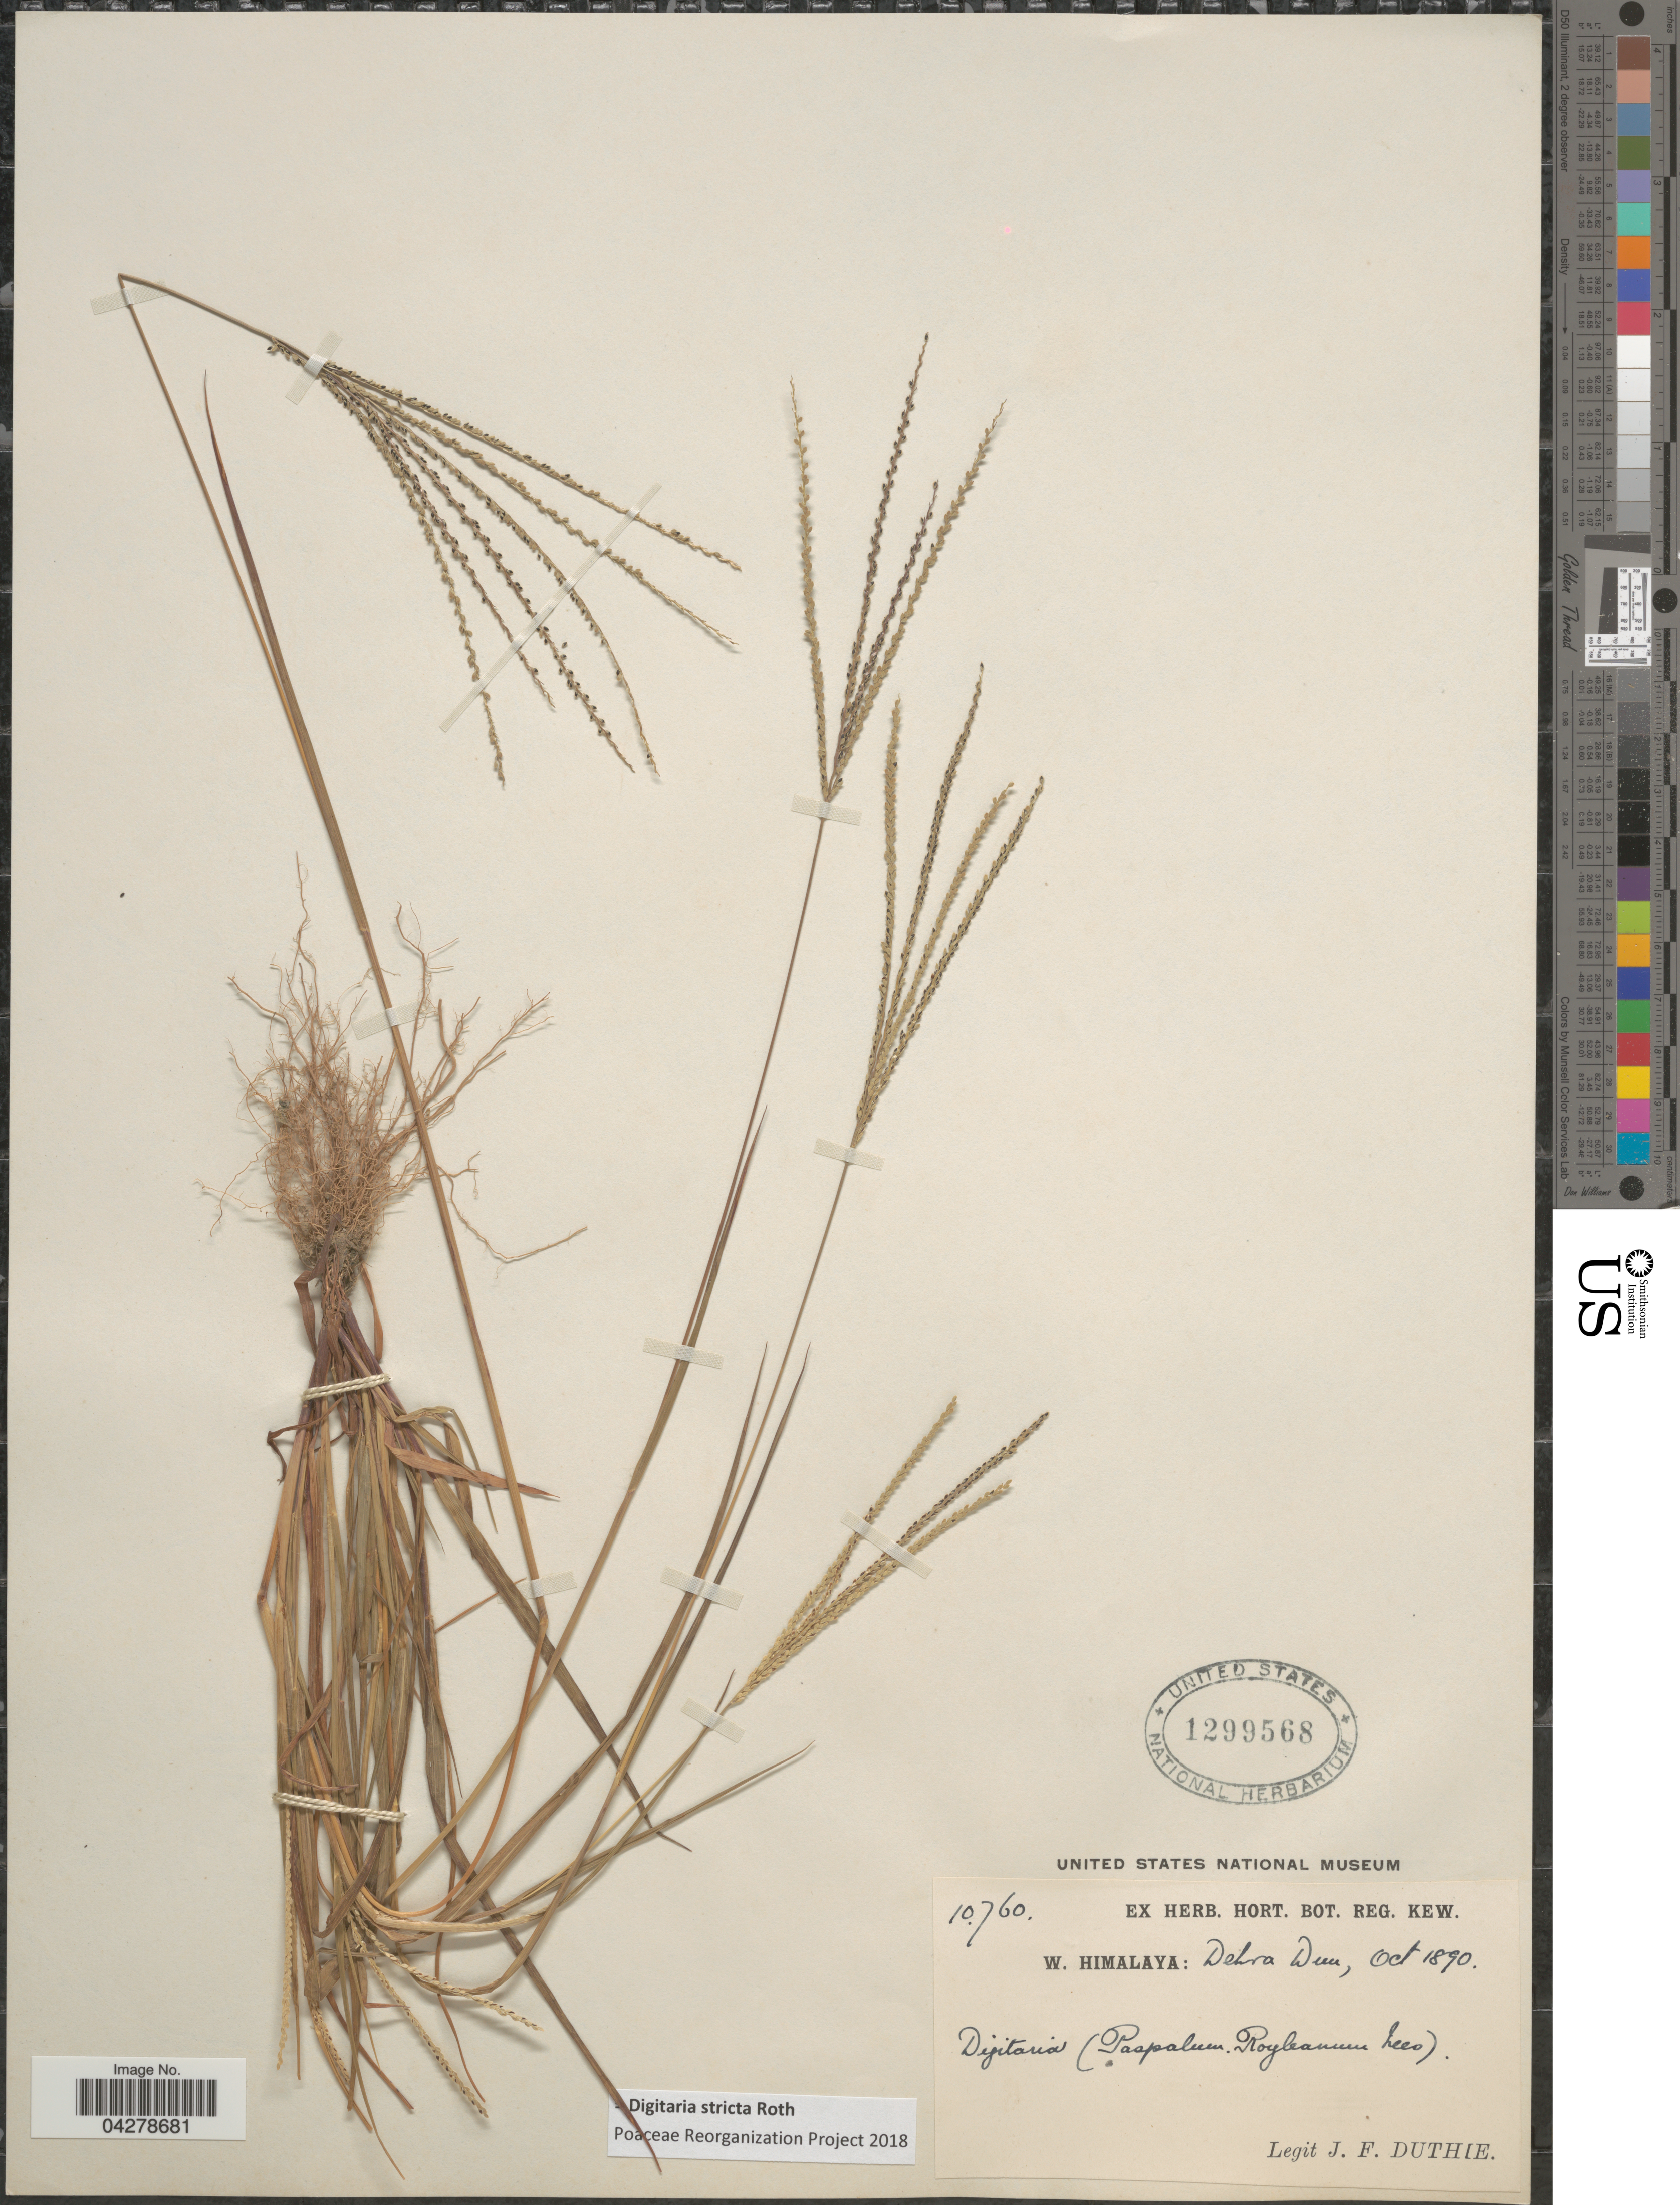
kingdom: Plantae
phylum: Tracheophyta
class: Liliopsida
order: Poales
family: Poaceae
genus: Digitaria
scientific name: Digitaria stricta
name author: Roth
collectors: J. F. Duthie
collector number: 10760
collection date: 1890-10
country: India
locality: W. Himalaya: Dehra Dun.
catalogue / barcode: US 1299568